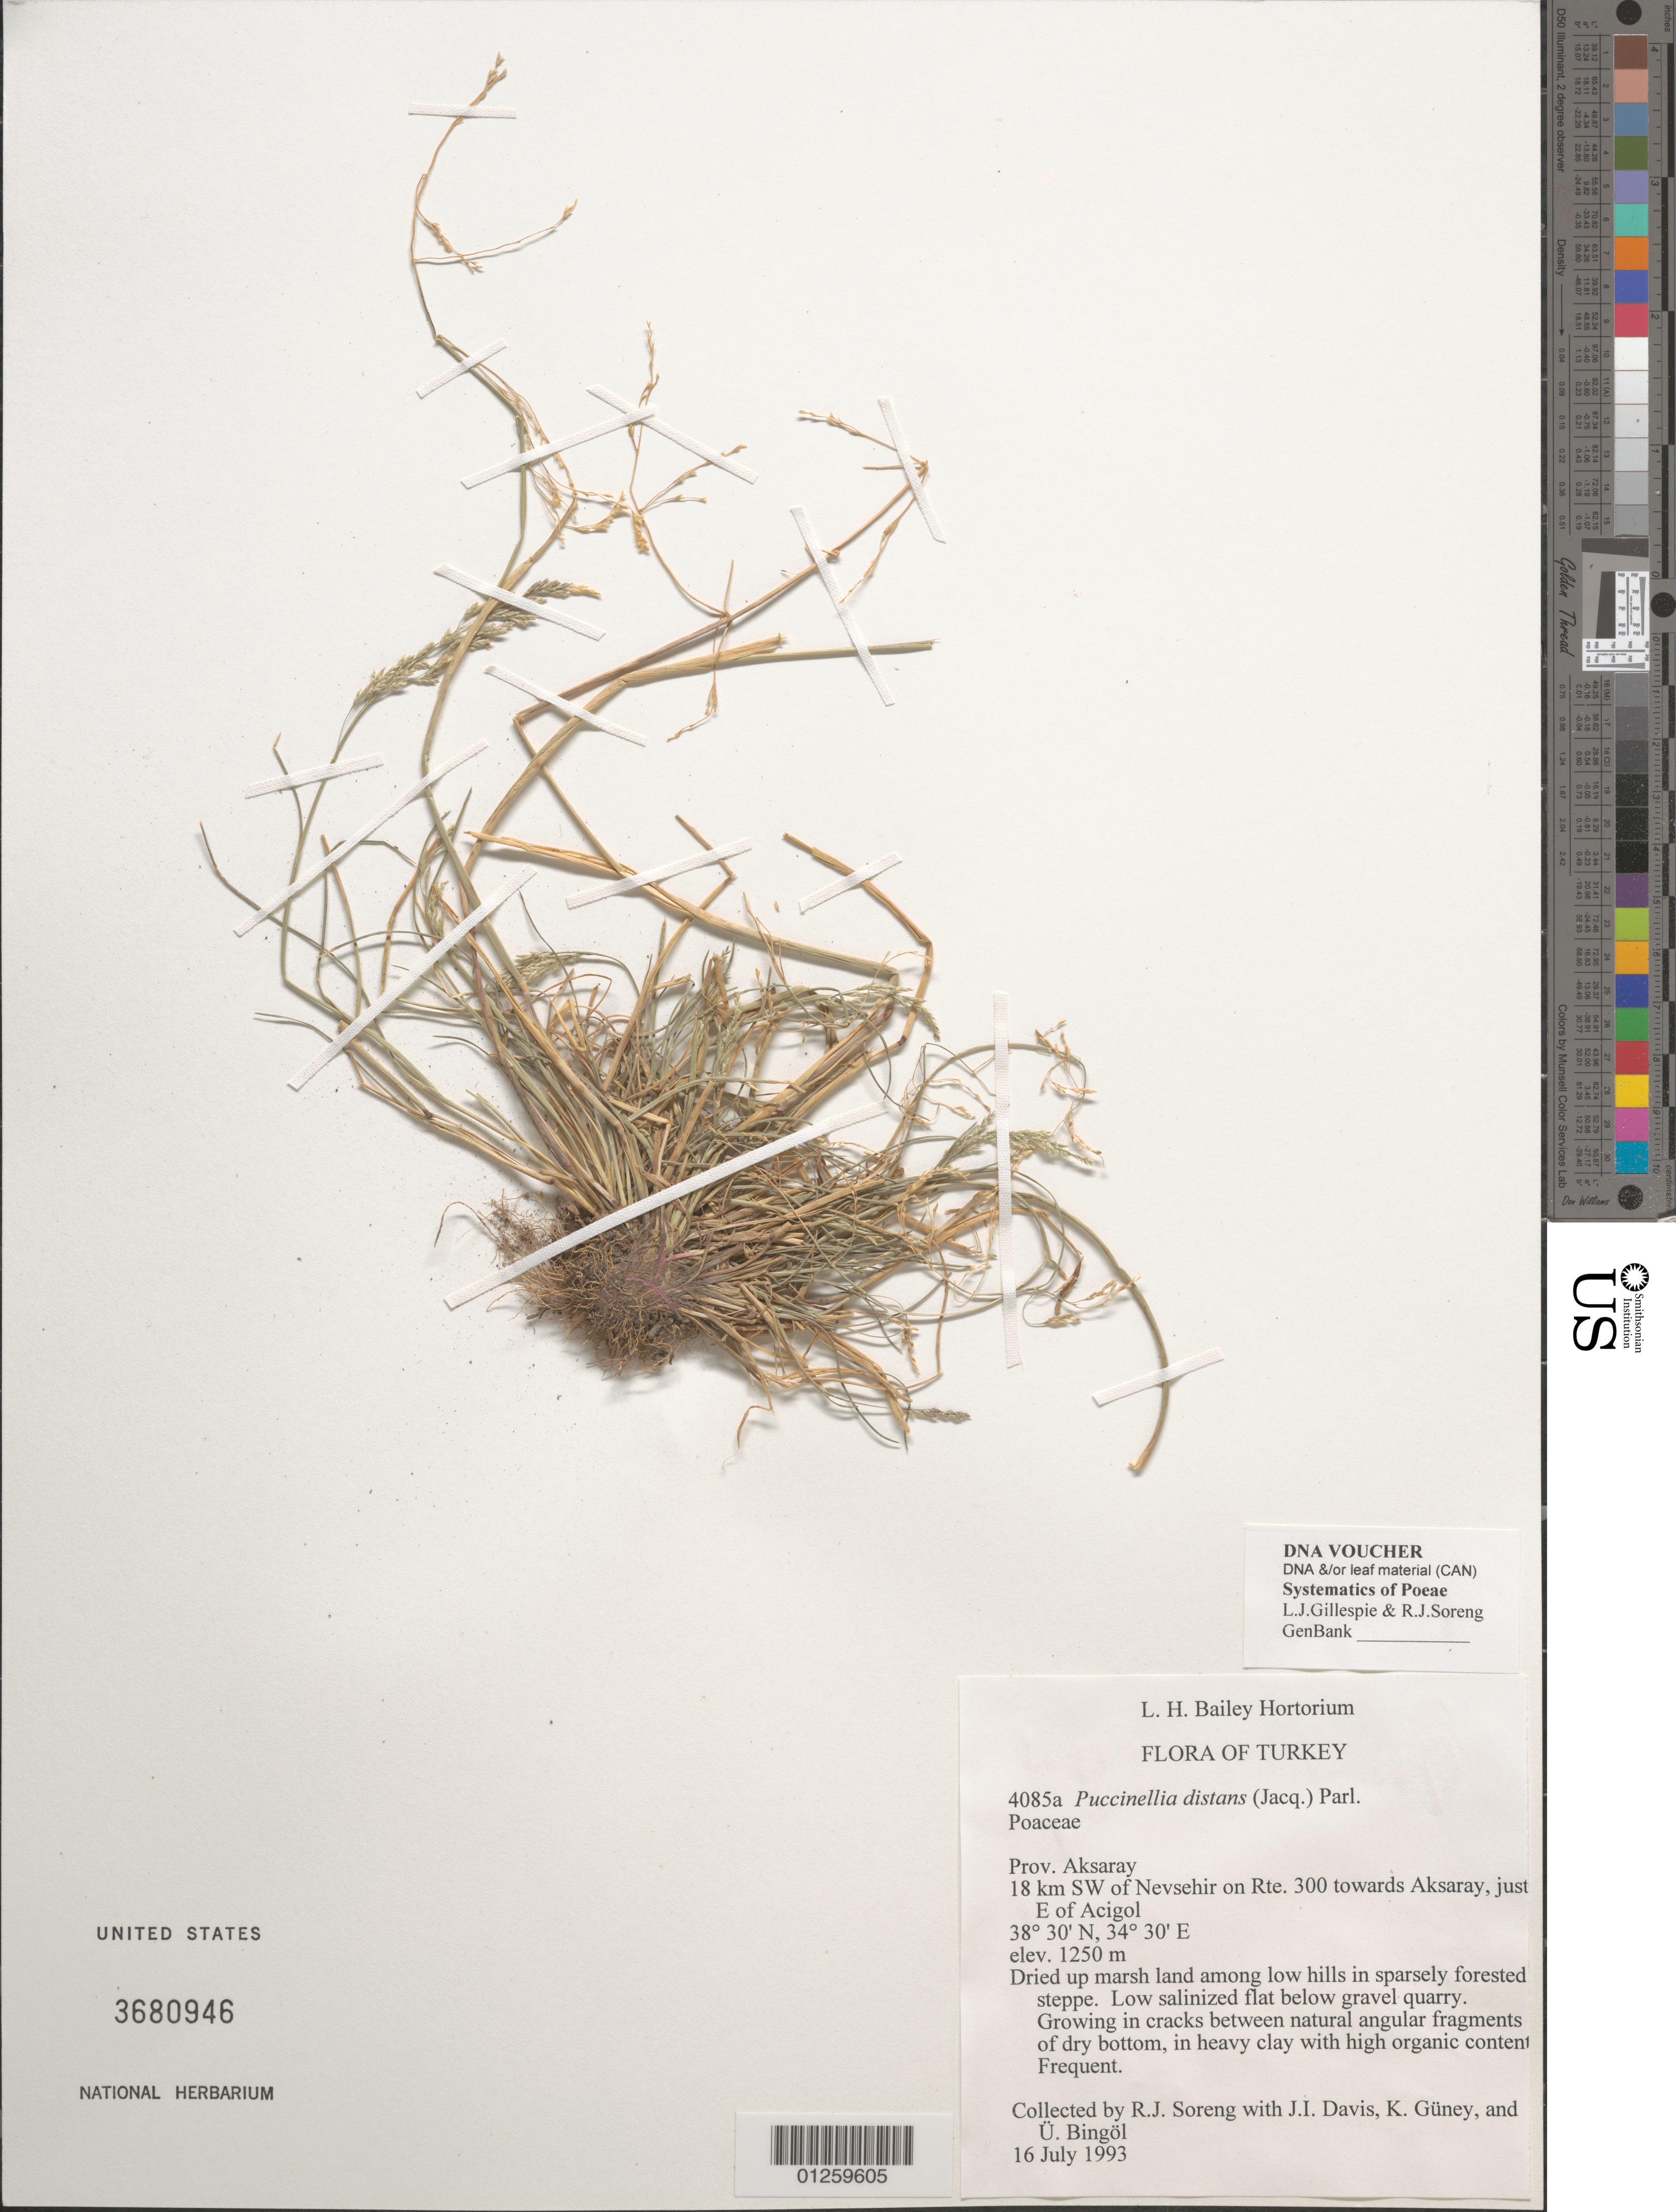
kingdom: Plantae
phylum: Tracheophyta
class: Liliopsida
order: Poales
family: Poaceae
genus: Puccinellia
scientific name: Puccinellia distans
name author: (Jacq.) Parl.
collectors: R. J. Soreng, J. I. Davis, U. Bingol & K. Guney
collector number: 4085-a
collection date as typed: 16 Jul 1993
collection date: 1993-07-16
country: Turkey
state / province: Nevsiher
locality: ESE of Nevsehir on Hwy 300 ca 13 km, just E of Acigol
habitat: In low salinized flat below grael quarry, S. side of Hwy, in cracks in dried mud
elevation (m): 1250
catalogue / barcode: US 3680946